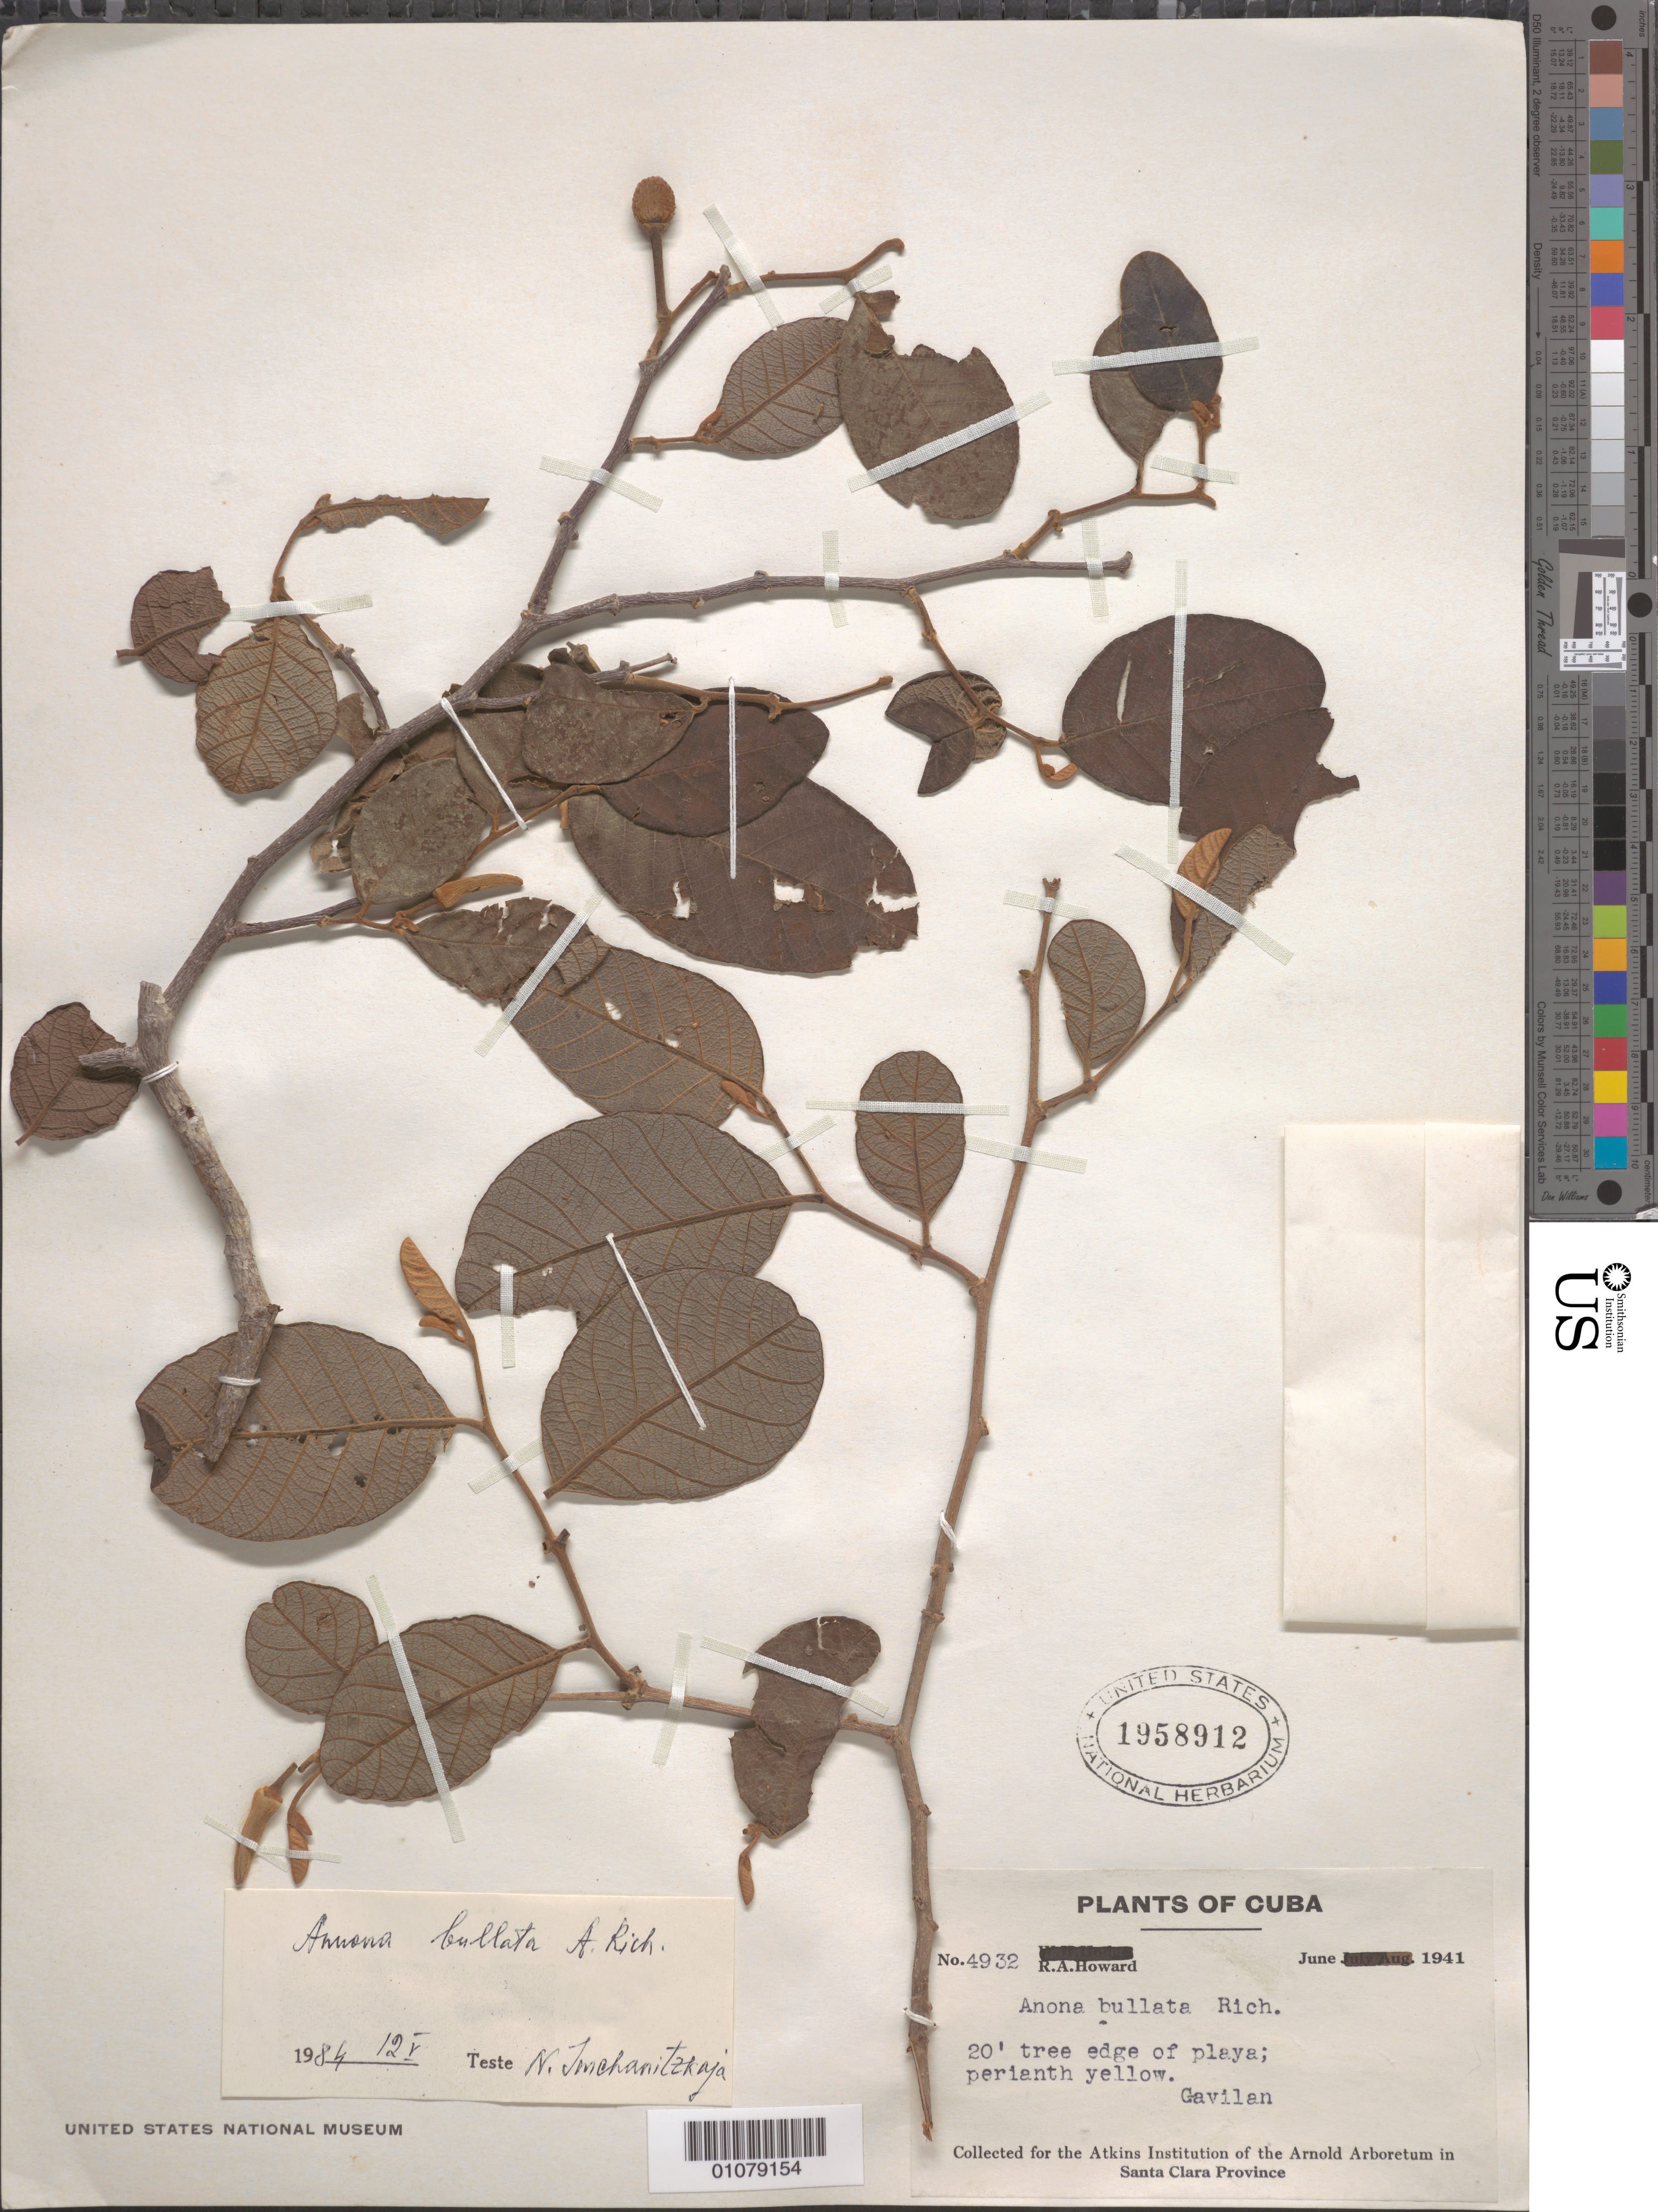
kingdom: Plantae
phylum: Tracheophyta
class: Magnoliopsida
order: Magnoliales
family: Annonaceae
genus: Annona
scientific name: Annona bullata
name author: A. Rich.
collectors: R. A. Howard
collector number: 4932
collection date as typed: Jun 1941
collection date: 1941-06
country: Cuba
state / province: Cienfuegos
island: Cuba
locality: Gavilan, Santa Clara Province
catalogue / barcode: US 1958912